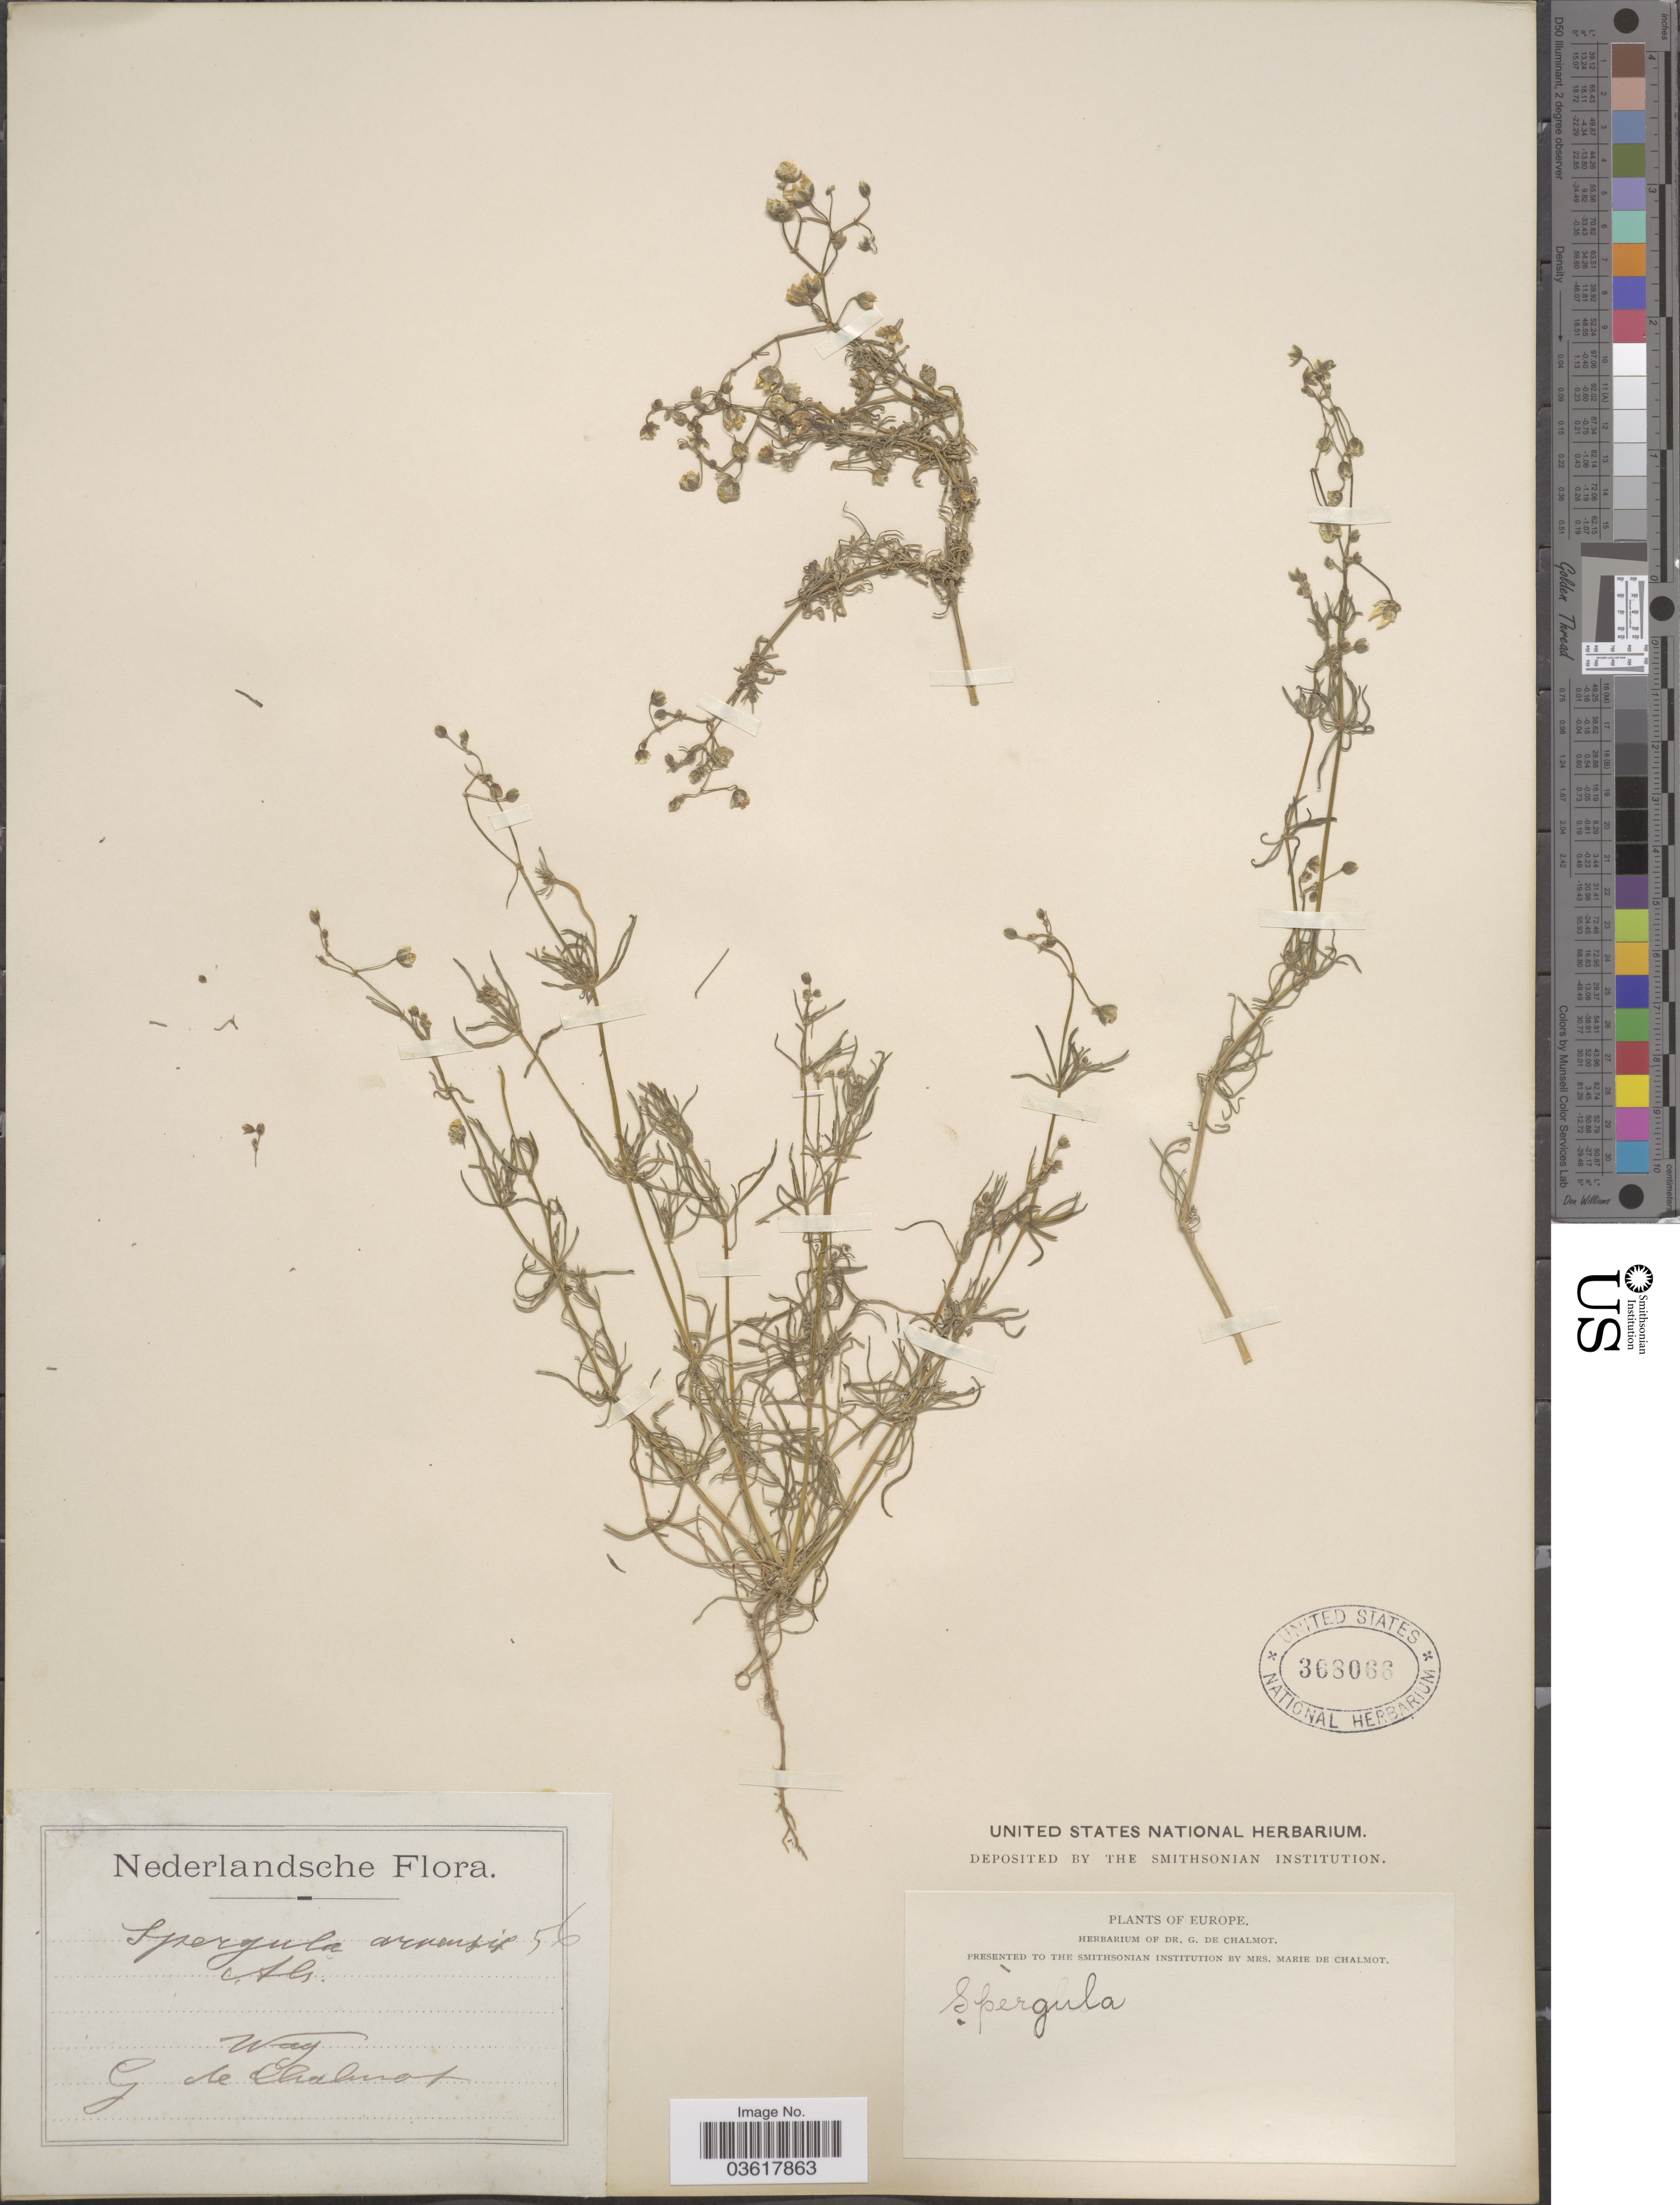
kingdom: Plantae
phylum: Tracheophyta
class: Magnoliopsida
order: Caryophyllales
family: Caryophyllaceae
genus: Spergula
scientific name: Spergula arvensis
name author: L.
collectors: G. de Chalmot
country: Netherlands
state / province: Gelderland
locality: Wag.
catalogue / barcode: US 368066